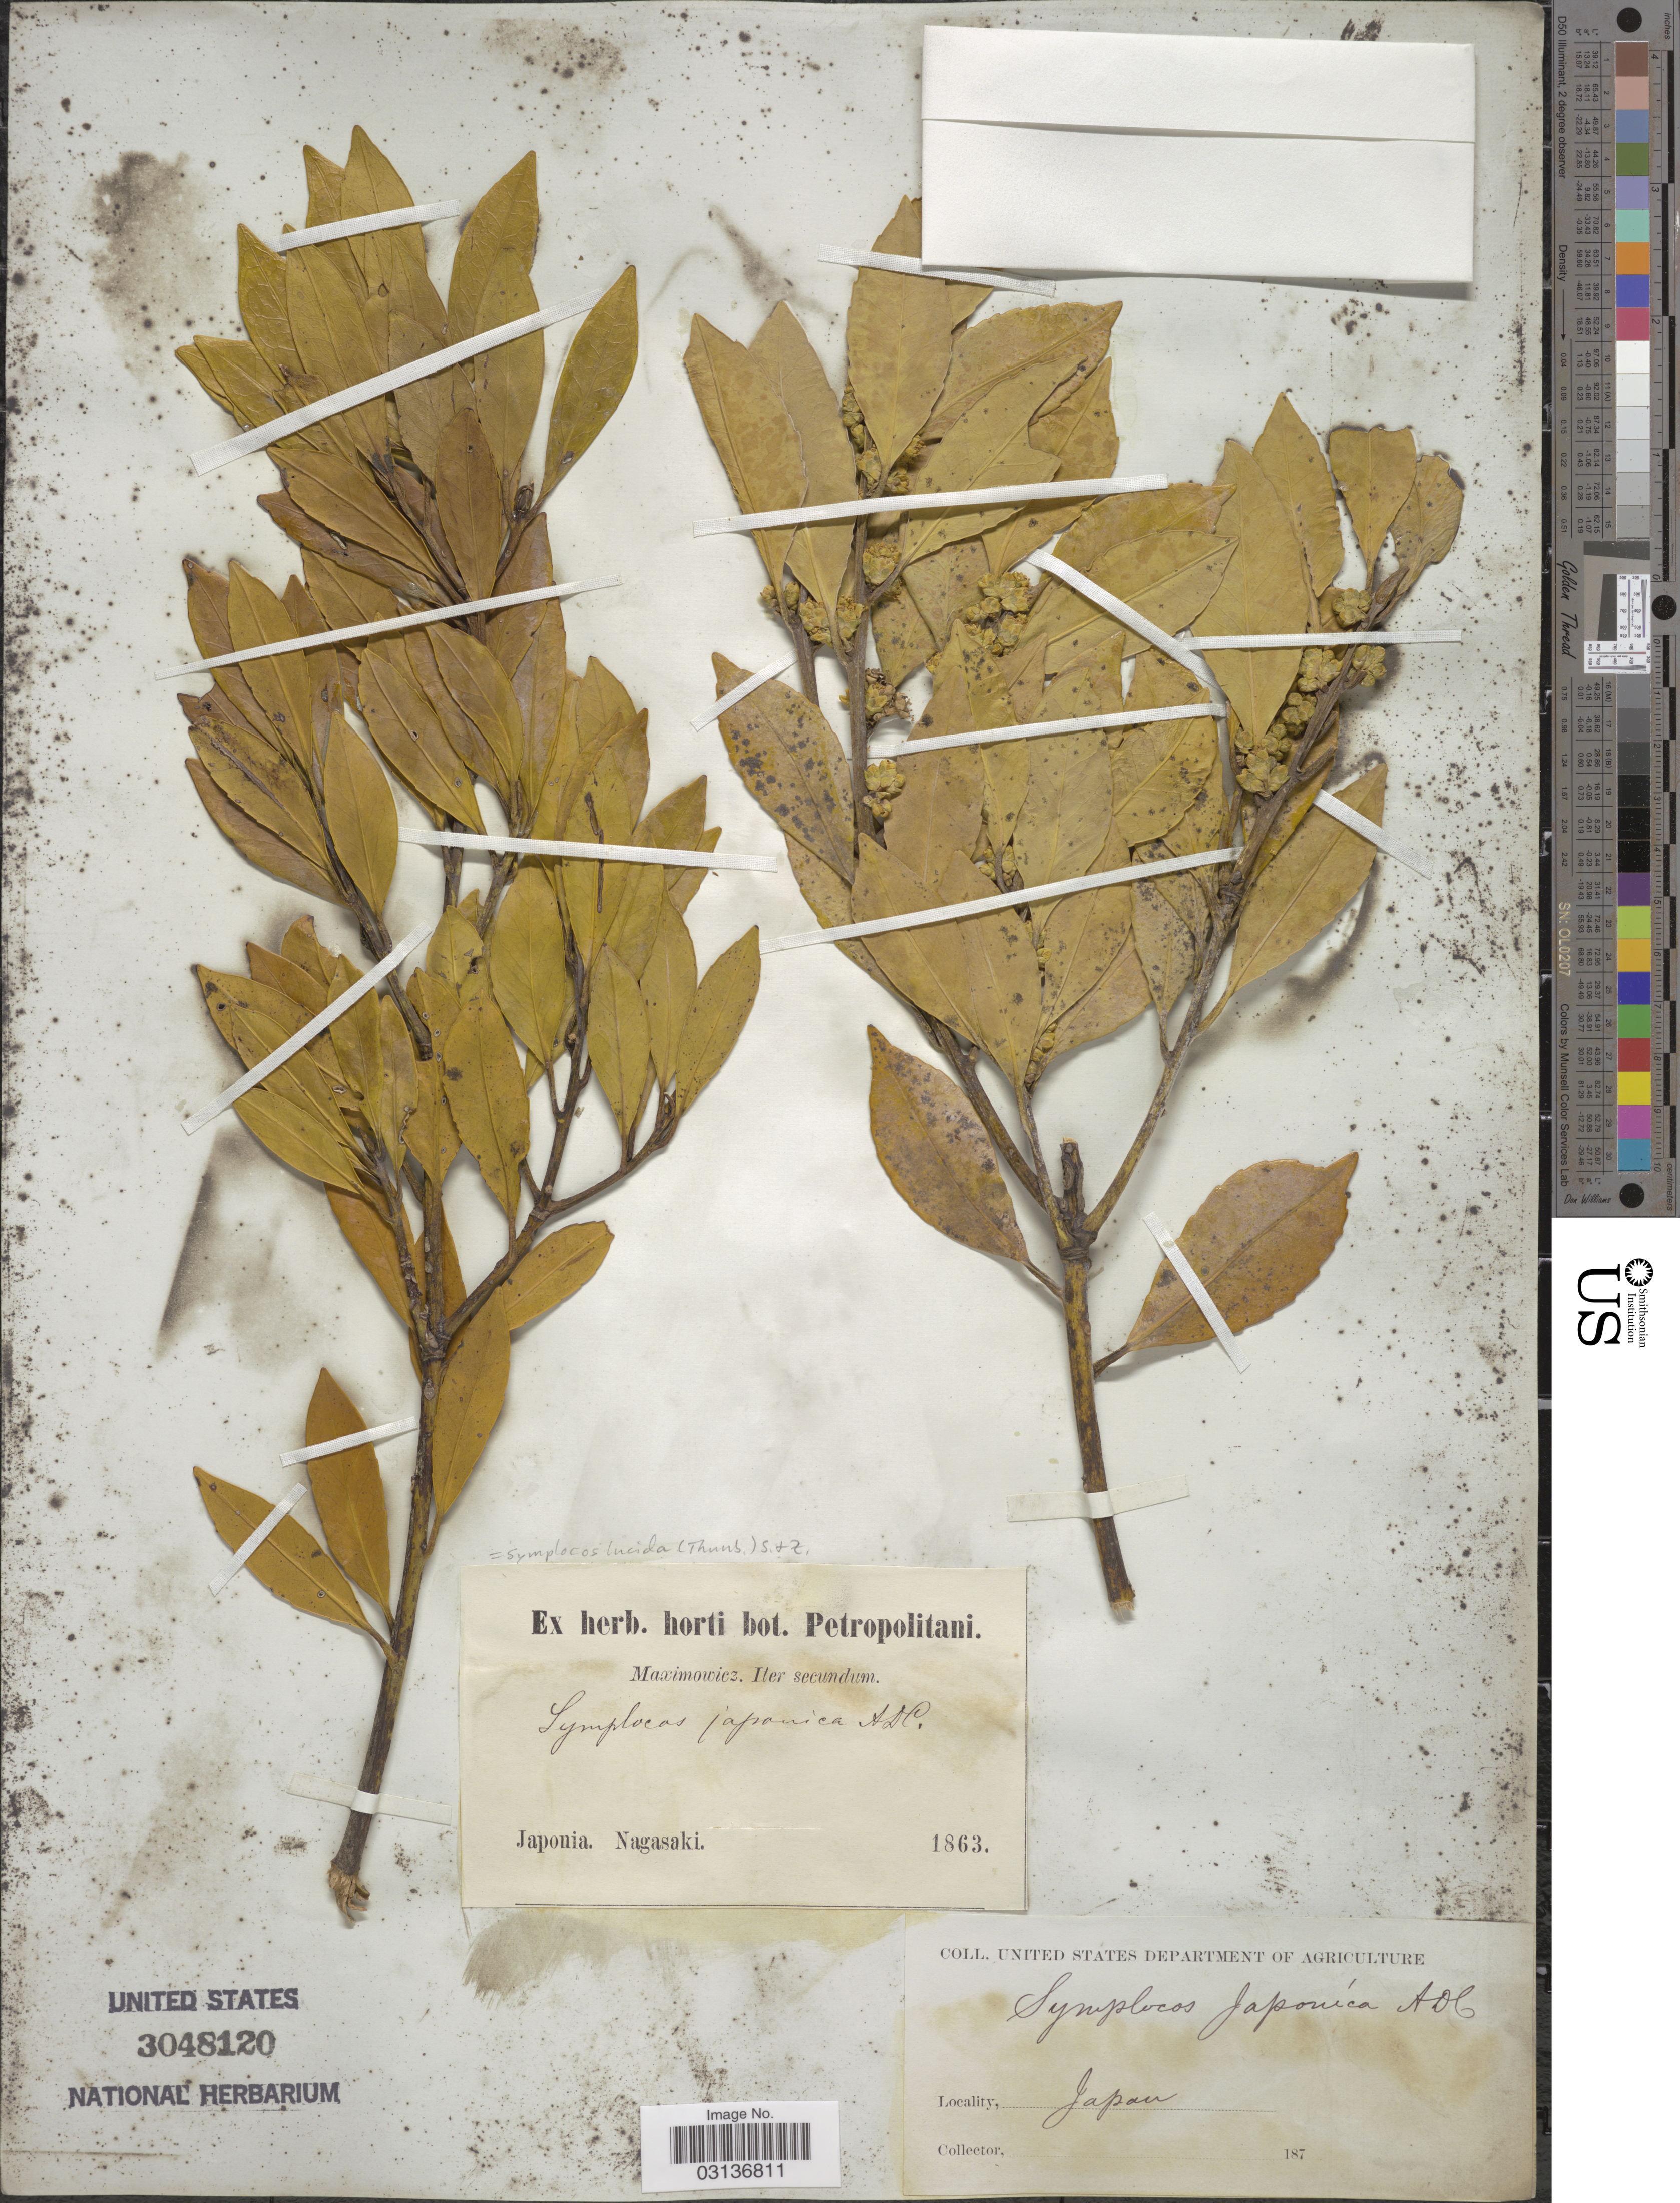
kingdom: Plantae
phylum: Tracheophyta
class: Magnoliopsida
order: Ericales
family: Symplocaceae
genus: Symplocos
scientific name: Symplocos lucida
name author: (Thurb.) Siebold & Zucc.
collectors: -. Maximowicz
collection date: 1863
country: Japan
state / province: Nagasaki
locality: Nagasaki.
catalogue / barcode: US 3048120